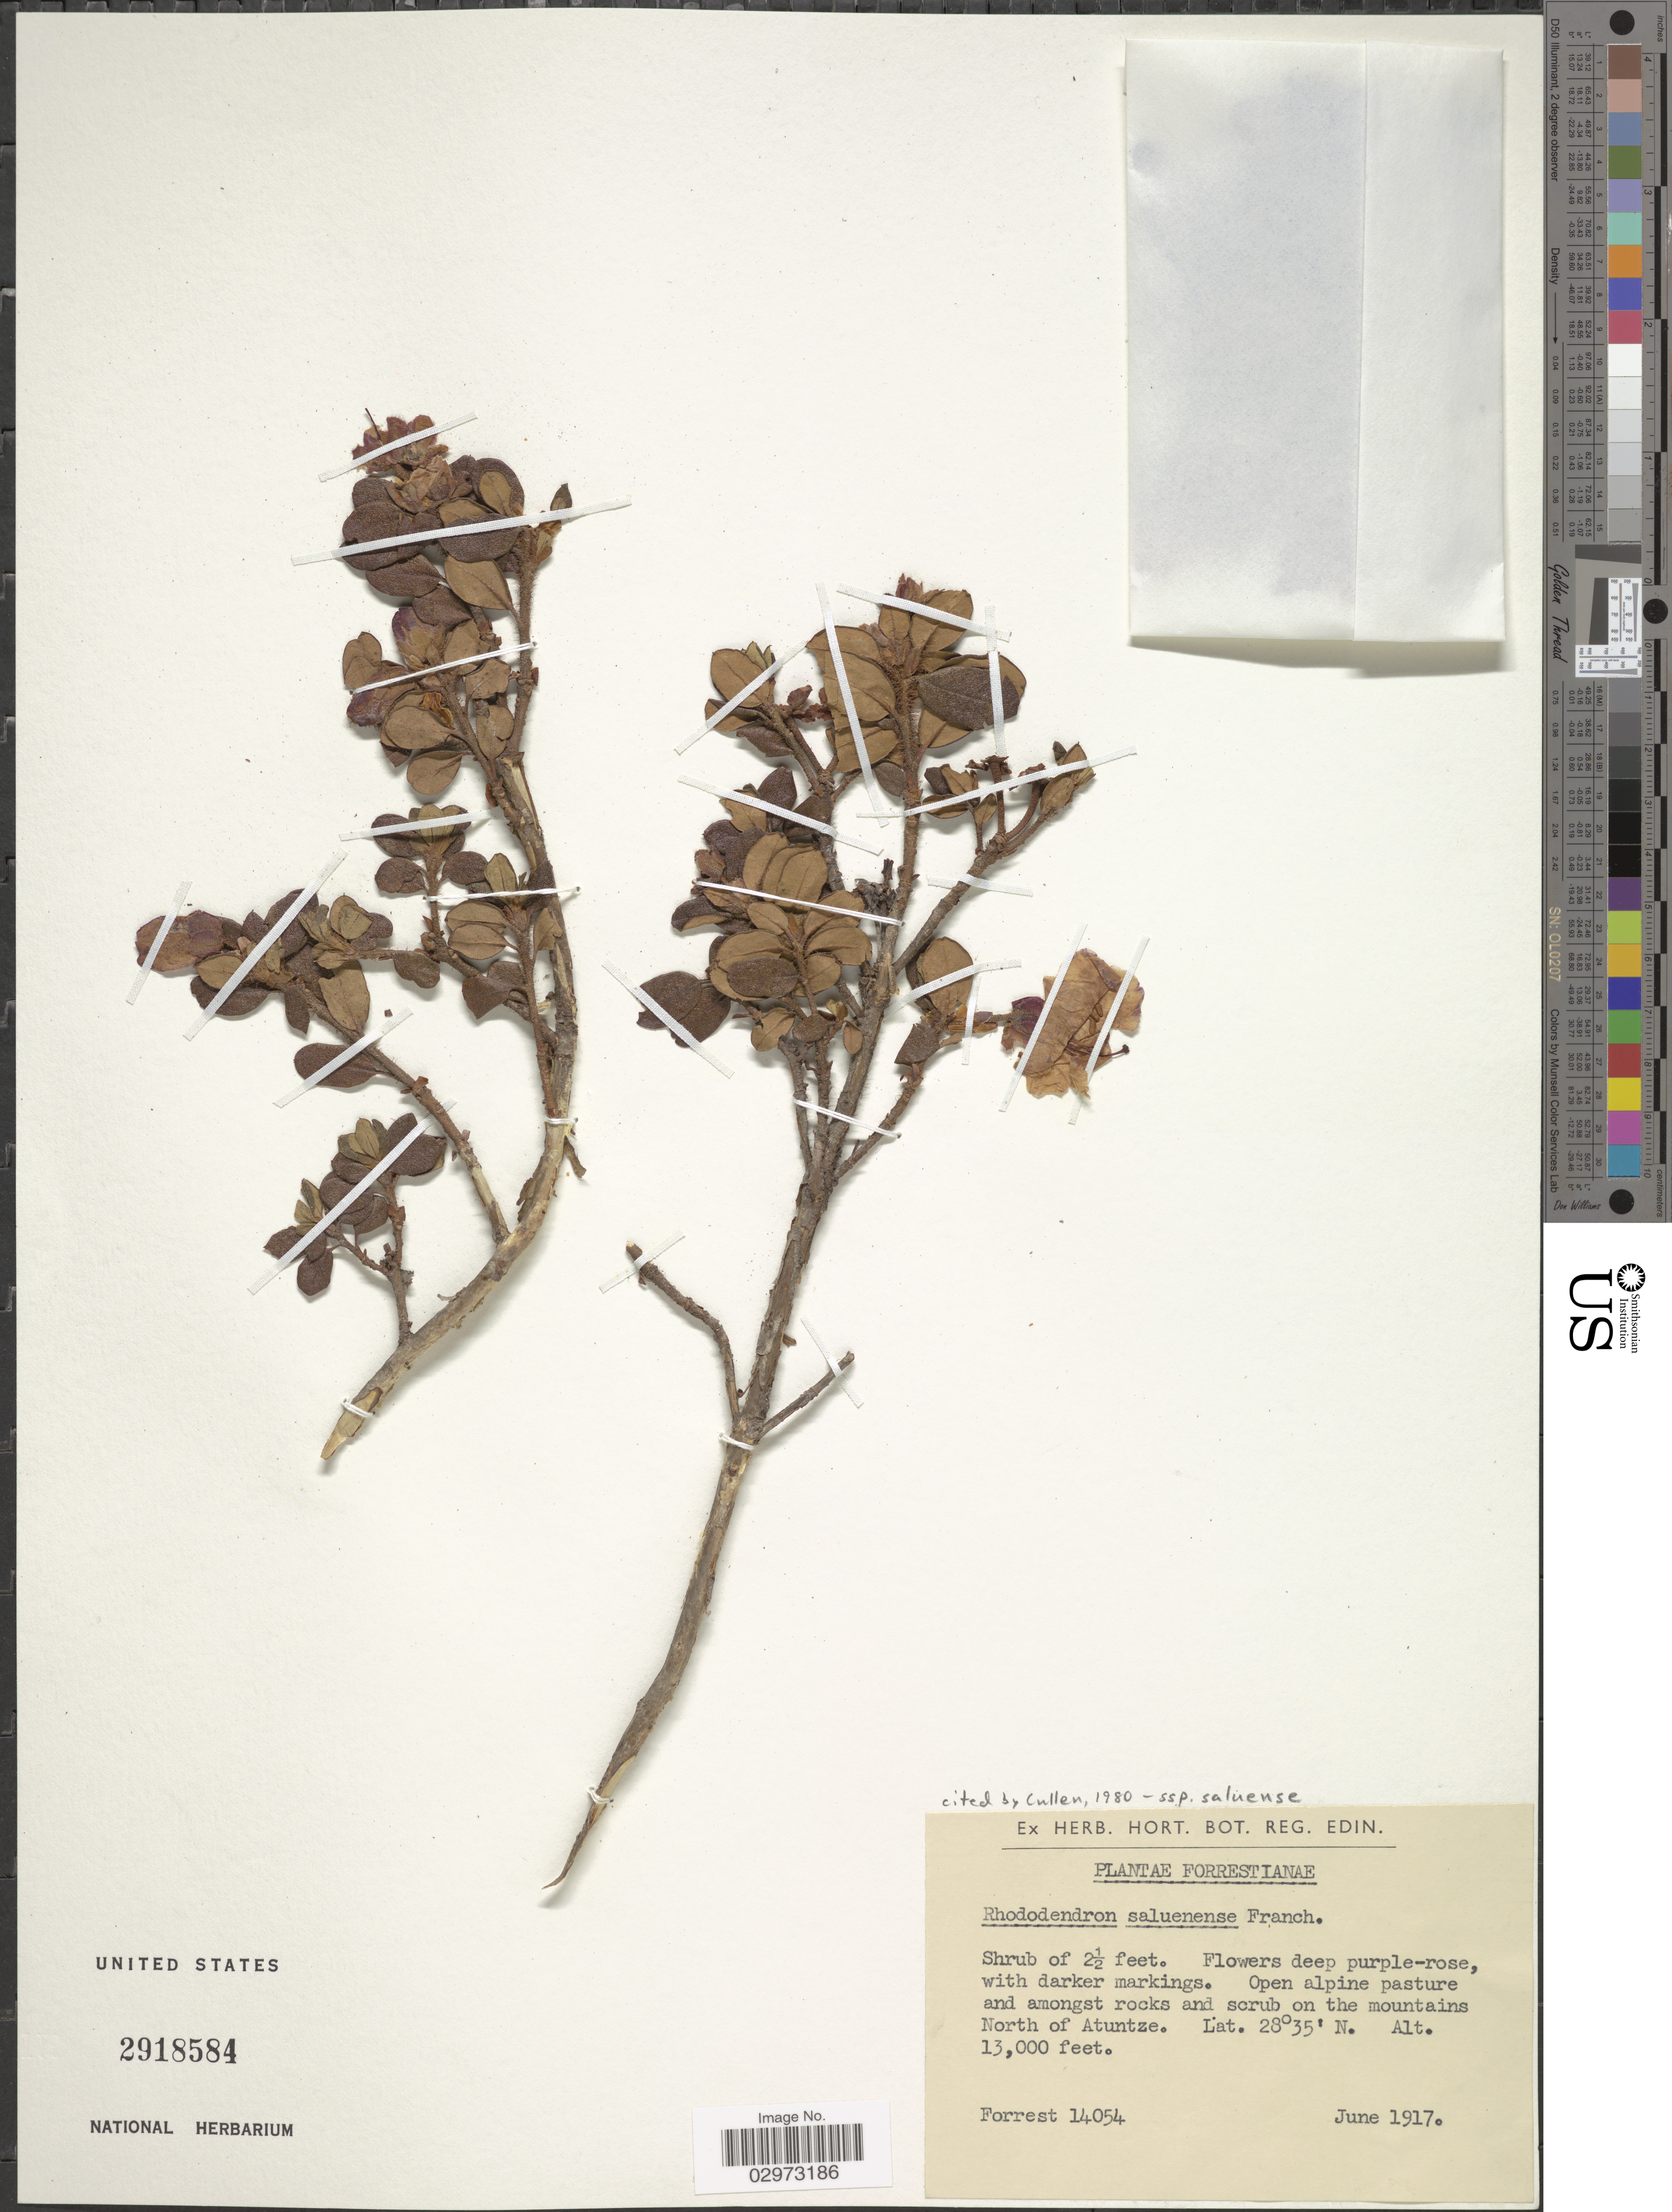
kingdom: Plantae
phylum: Tracheophyta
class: Magnoliopsida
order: Ericales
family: Ericaceae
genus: Rhododendron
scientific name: Rhododendron saluenense subsp. saluenense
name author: Franch.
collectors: -. Forrest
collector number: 14054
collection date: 1917-06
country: China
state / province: Yunnan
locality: On the mountains North of Atuntze.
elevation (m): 3962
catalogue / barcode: US 2918584